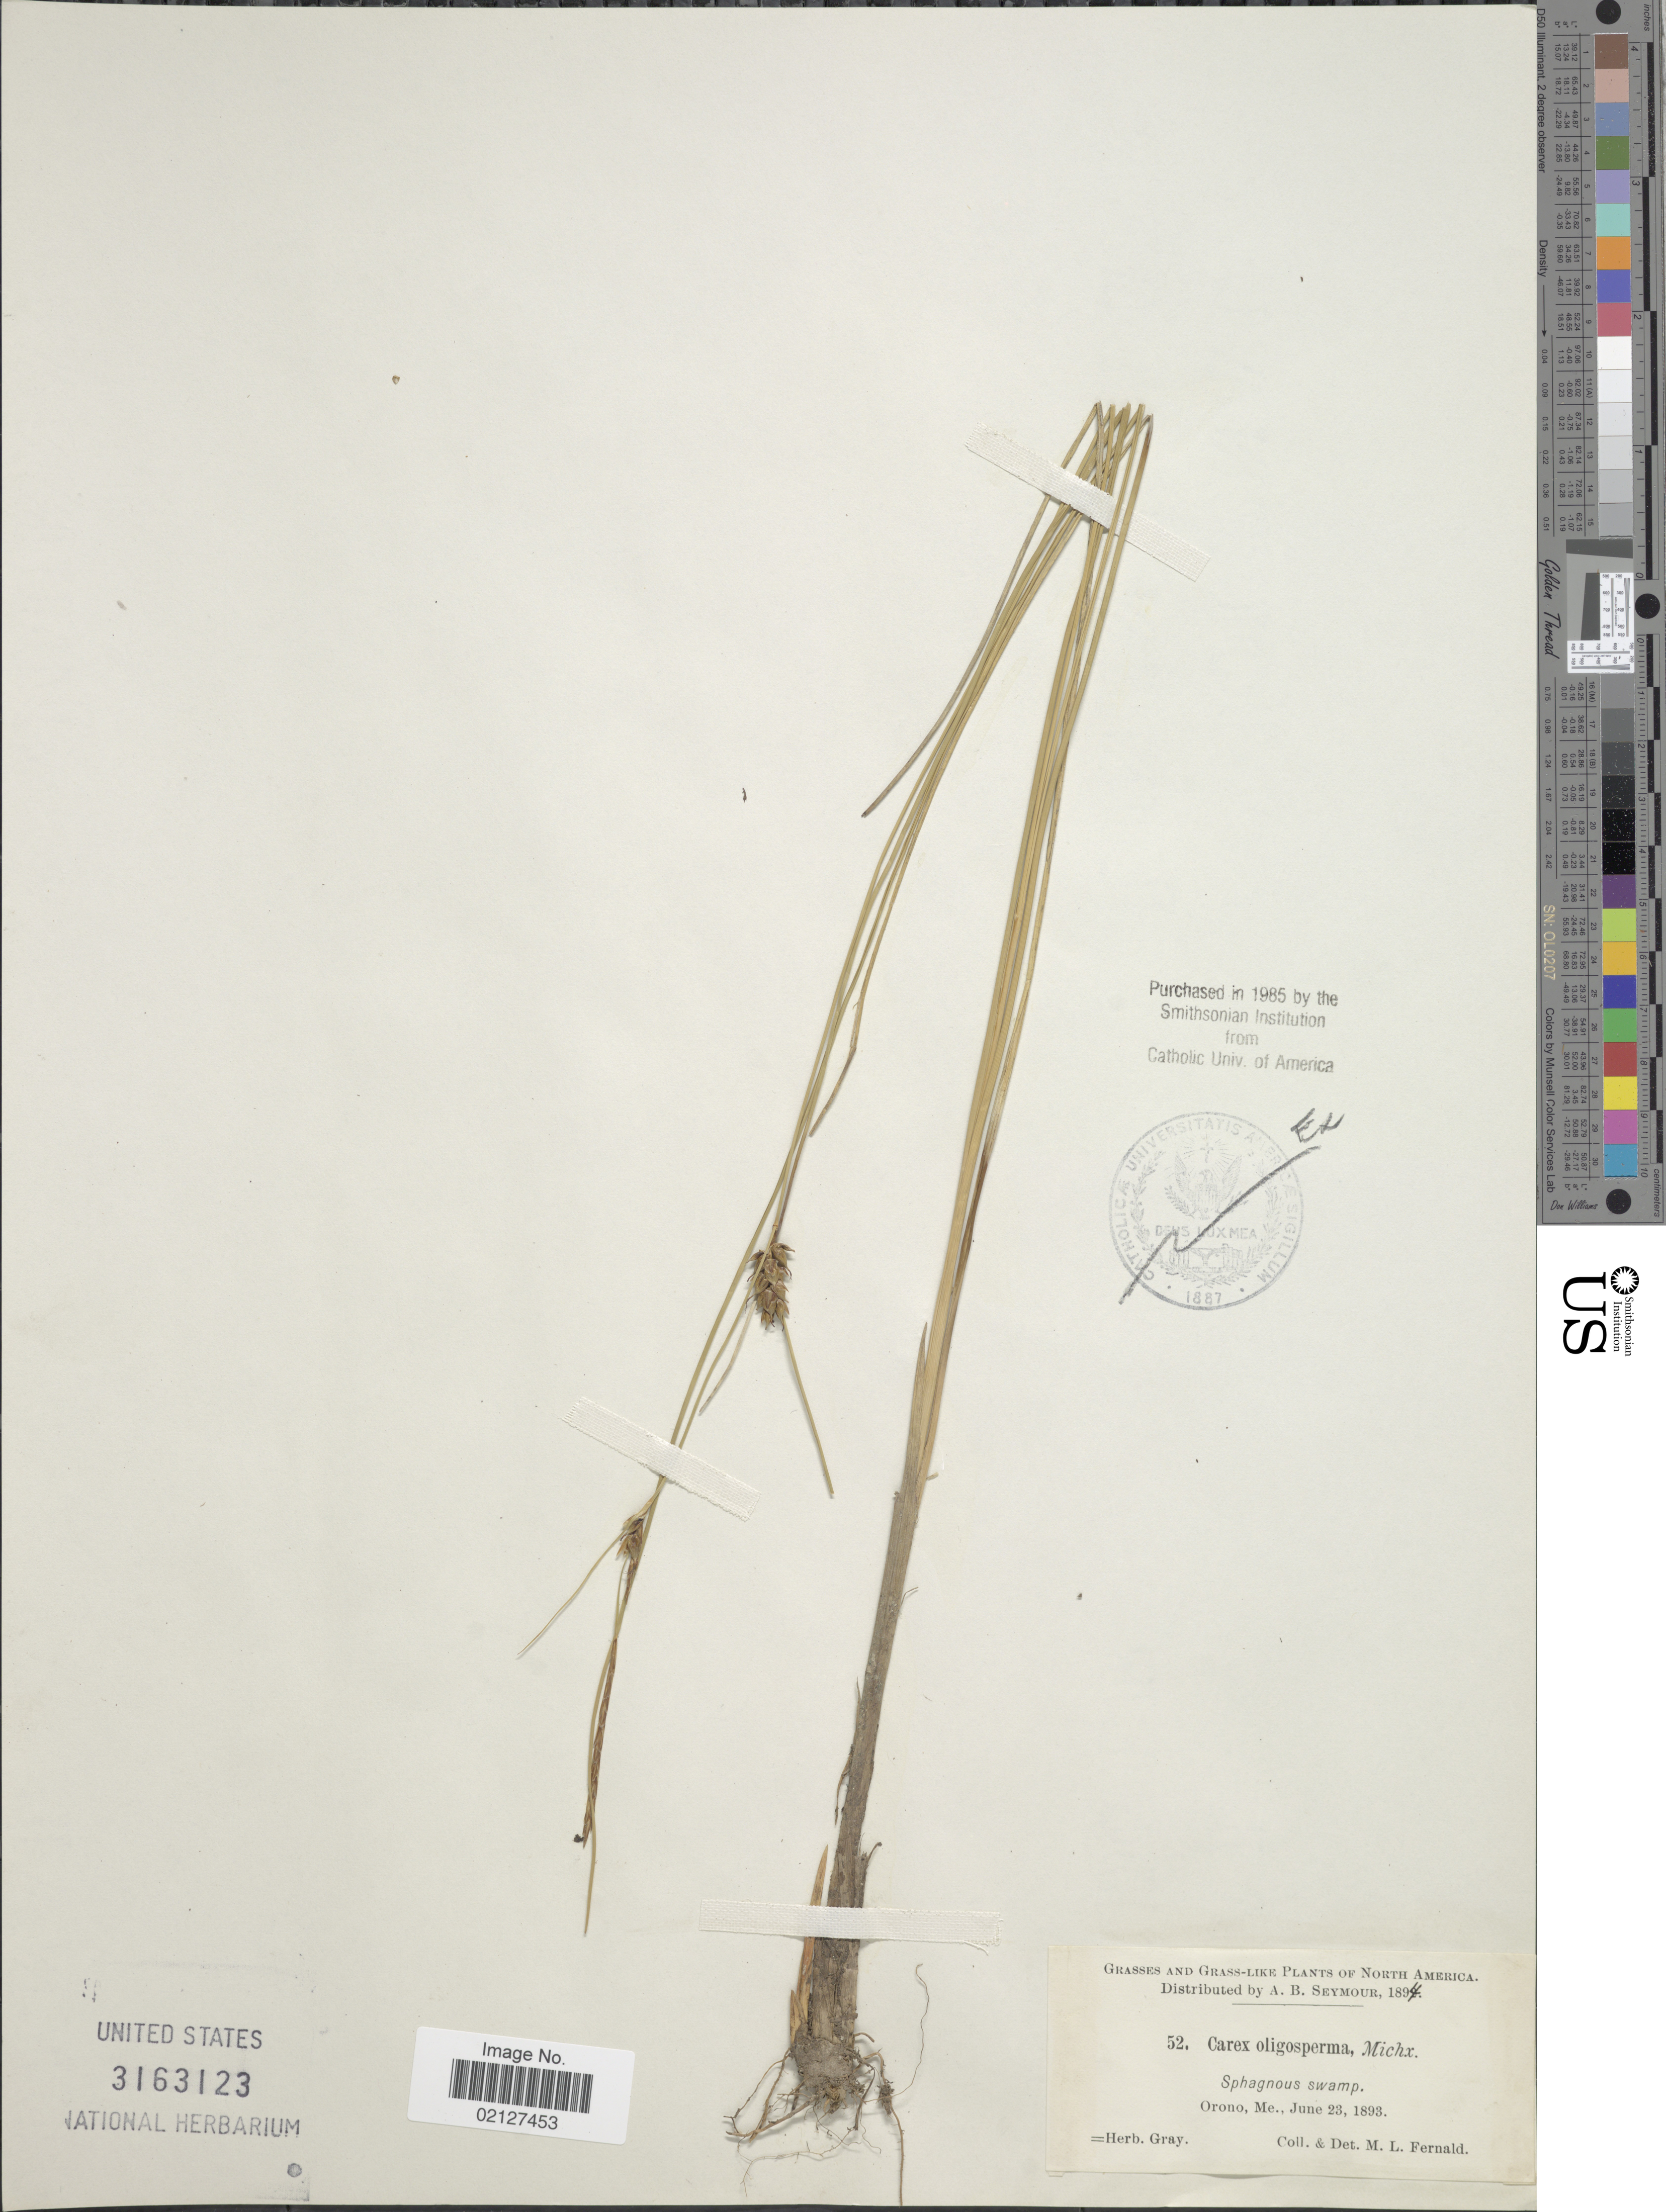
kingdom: Plantae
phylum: Tracheophyta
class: Liliopsida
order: Poales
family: Cyperaceae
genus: Carex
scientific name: Carex oligosperma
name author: Michx.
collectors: M. L. Fernald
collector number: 52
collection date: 1893-06-23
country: United States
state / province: Maine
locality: Orono, Grasses and Grass-Like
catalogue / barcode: US 3163123